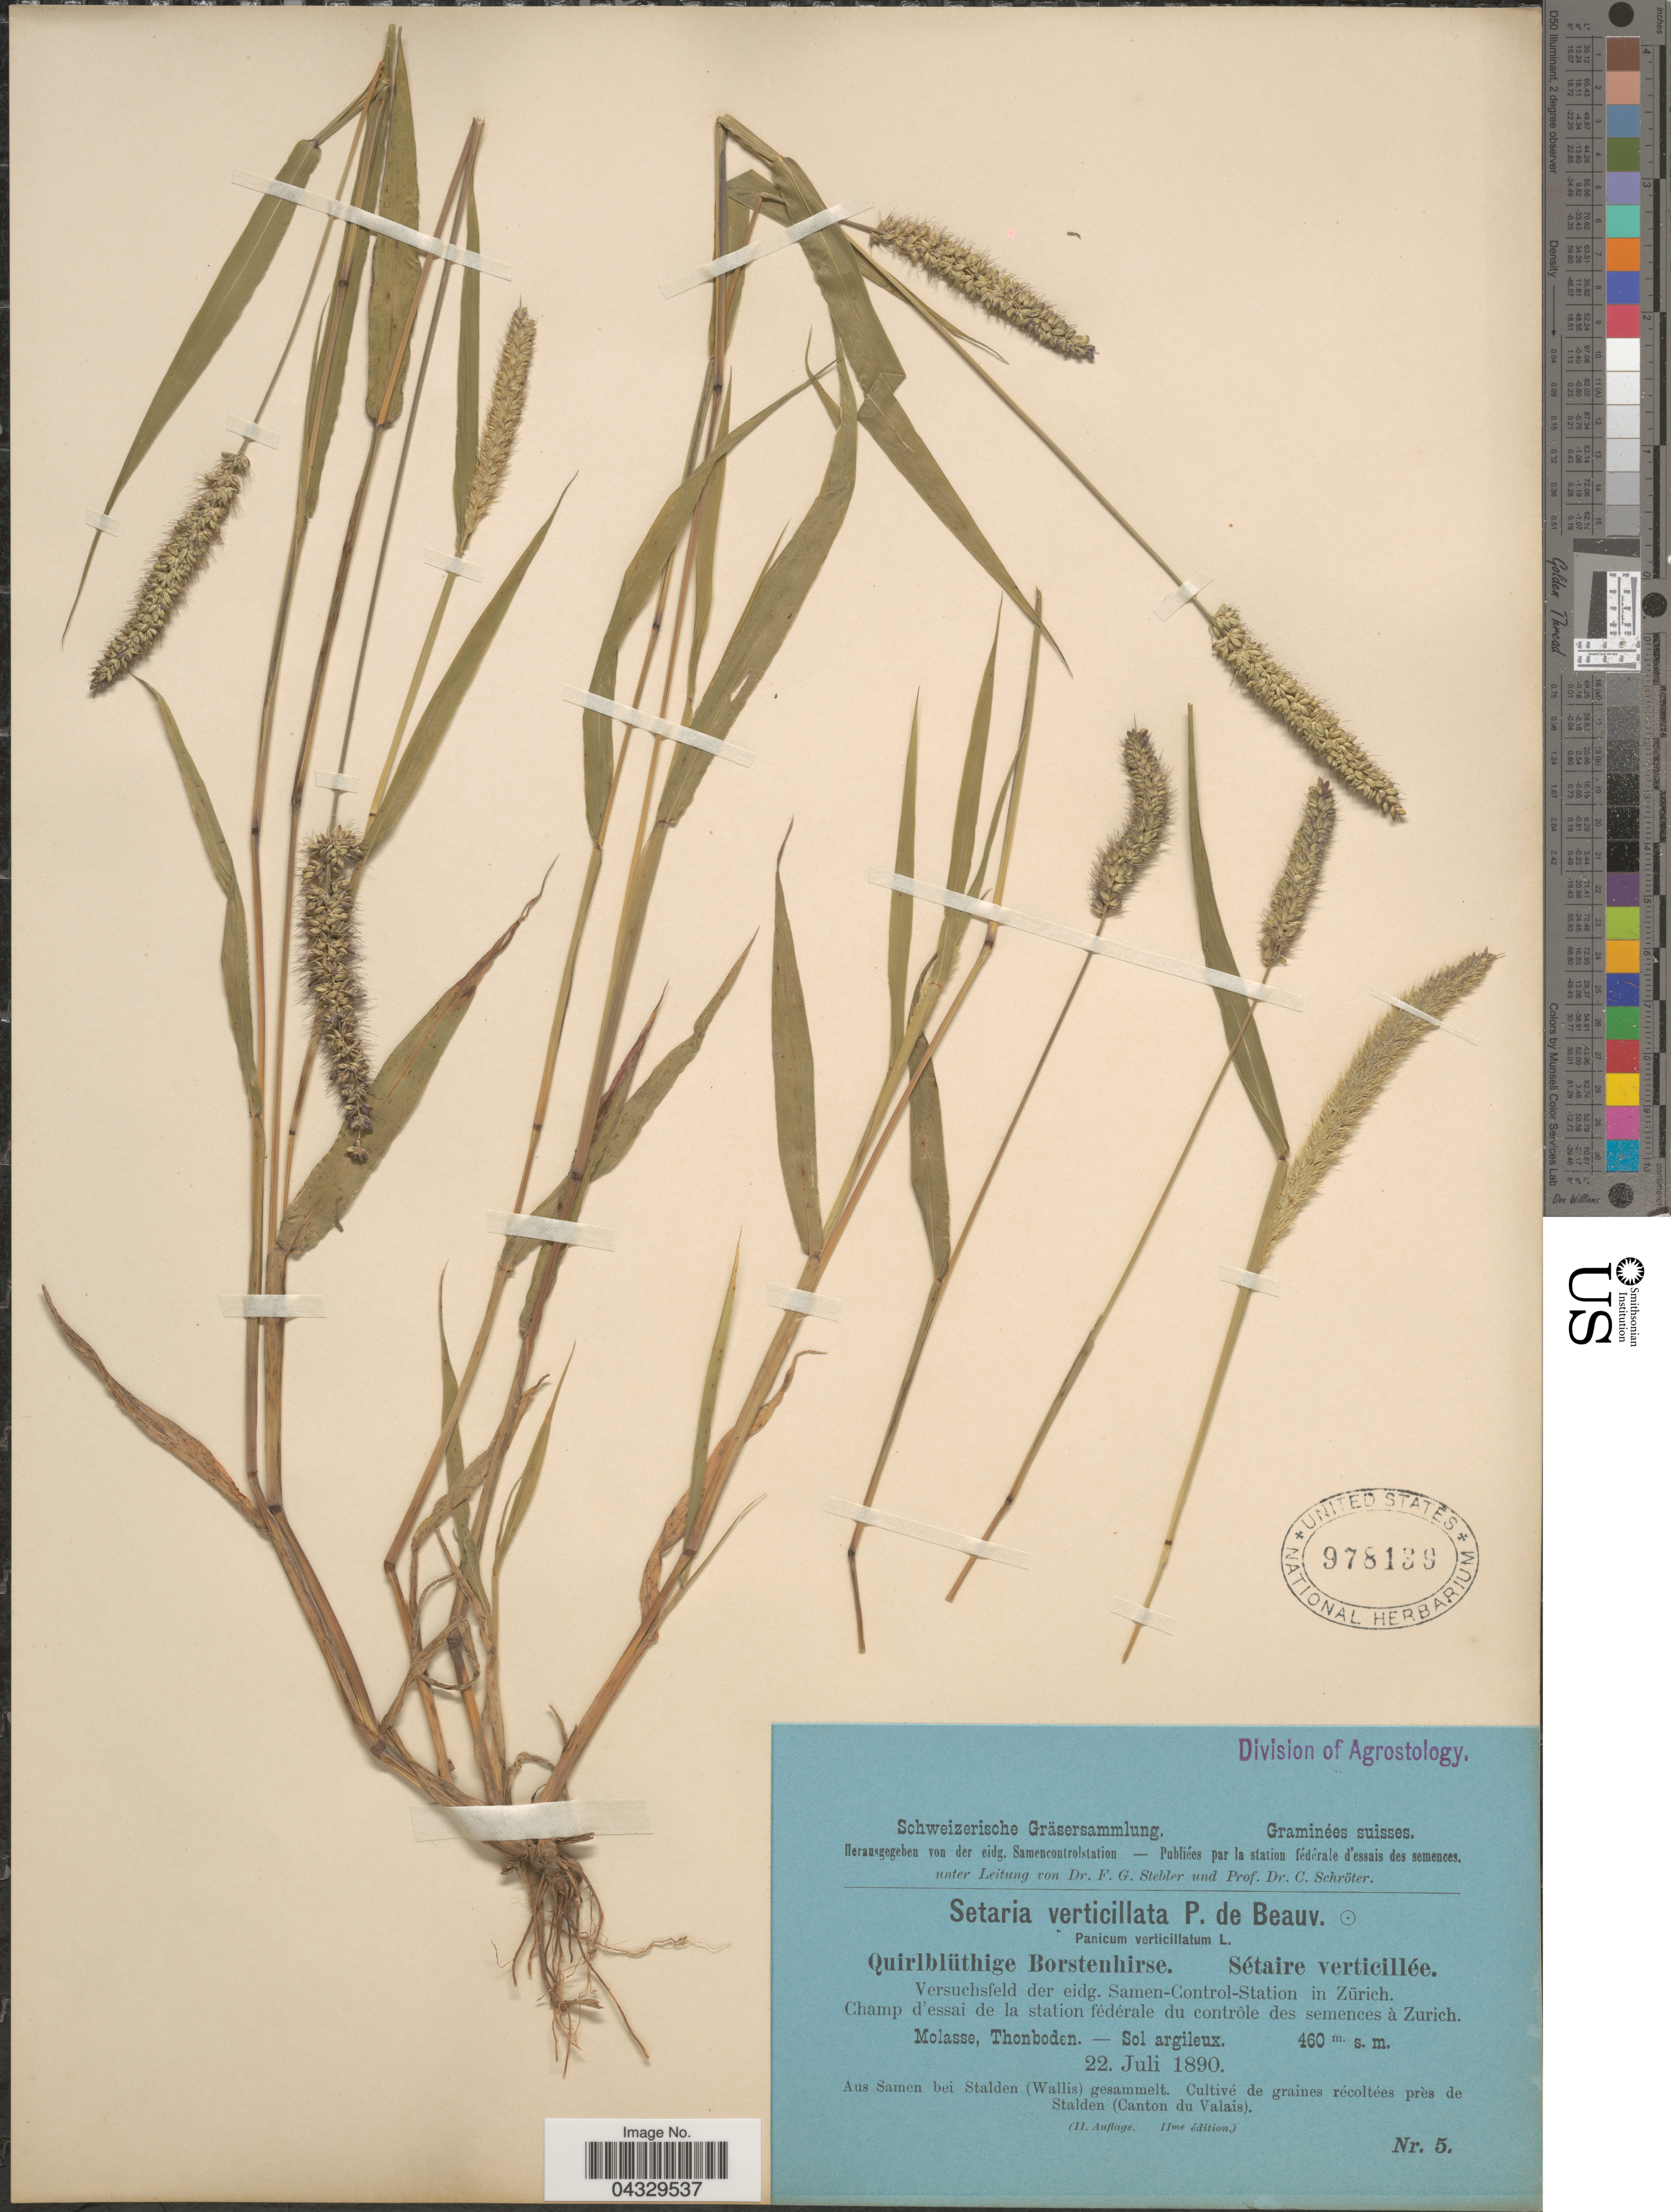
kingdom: Plantae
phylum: Tracheophyta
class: Liliopsida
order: Poales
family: Poaceae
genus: Setaria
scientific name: Setaria verticillata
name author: (L.) P. Beauv.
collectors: Stebler, F.G. & Schröter, C.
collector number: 5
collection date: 1890-07-22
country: Switzerland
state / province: Zurich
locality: Versuchsfeld der eidg. Samen-Control-Station in Zürich. Champ d'essai de la station fédérale du contrôle des semences à Zurich.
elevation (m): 460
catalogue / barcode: US 978139